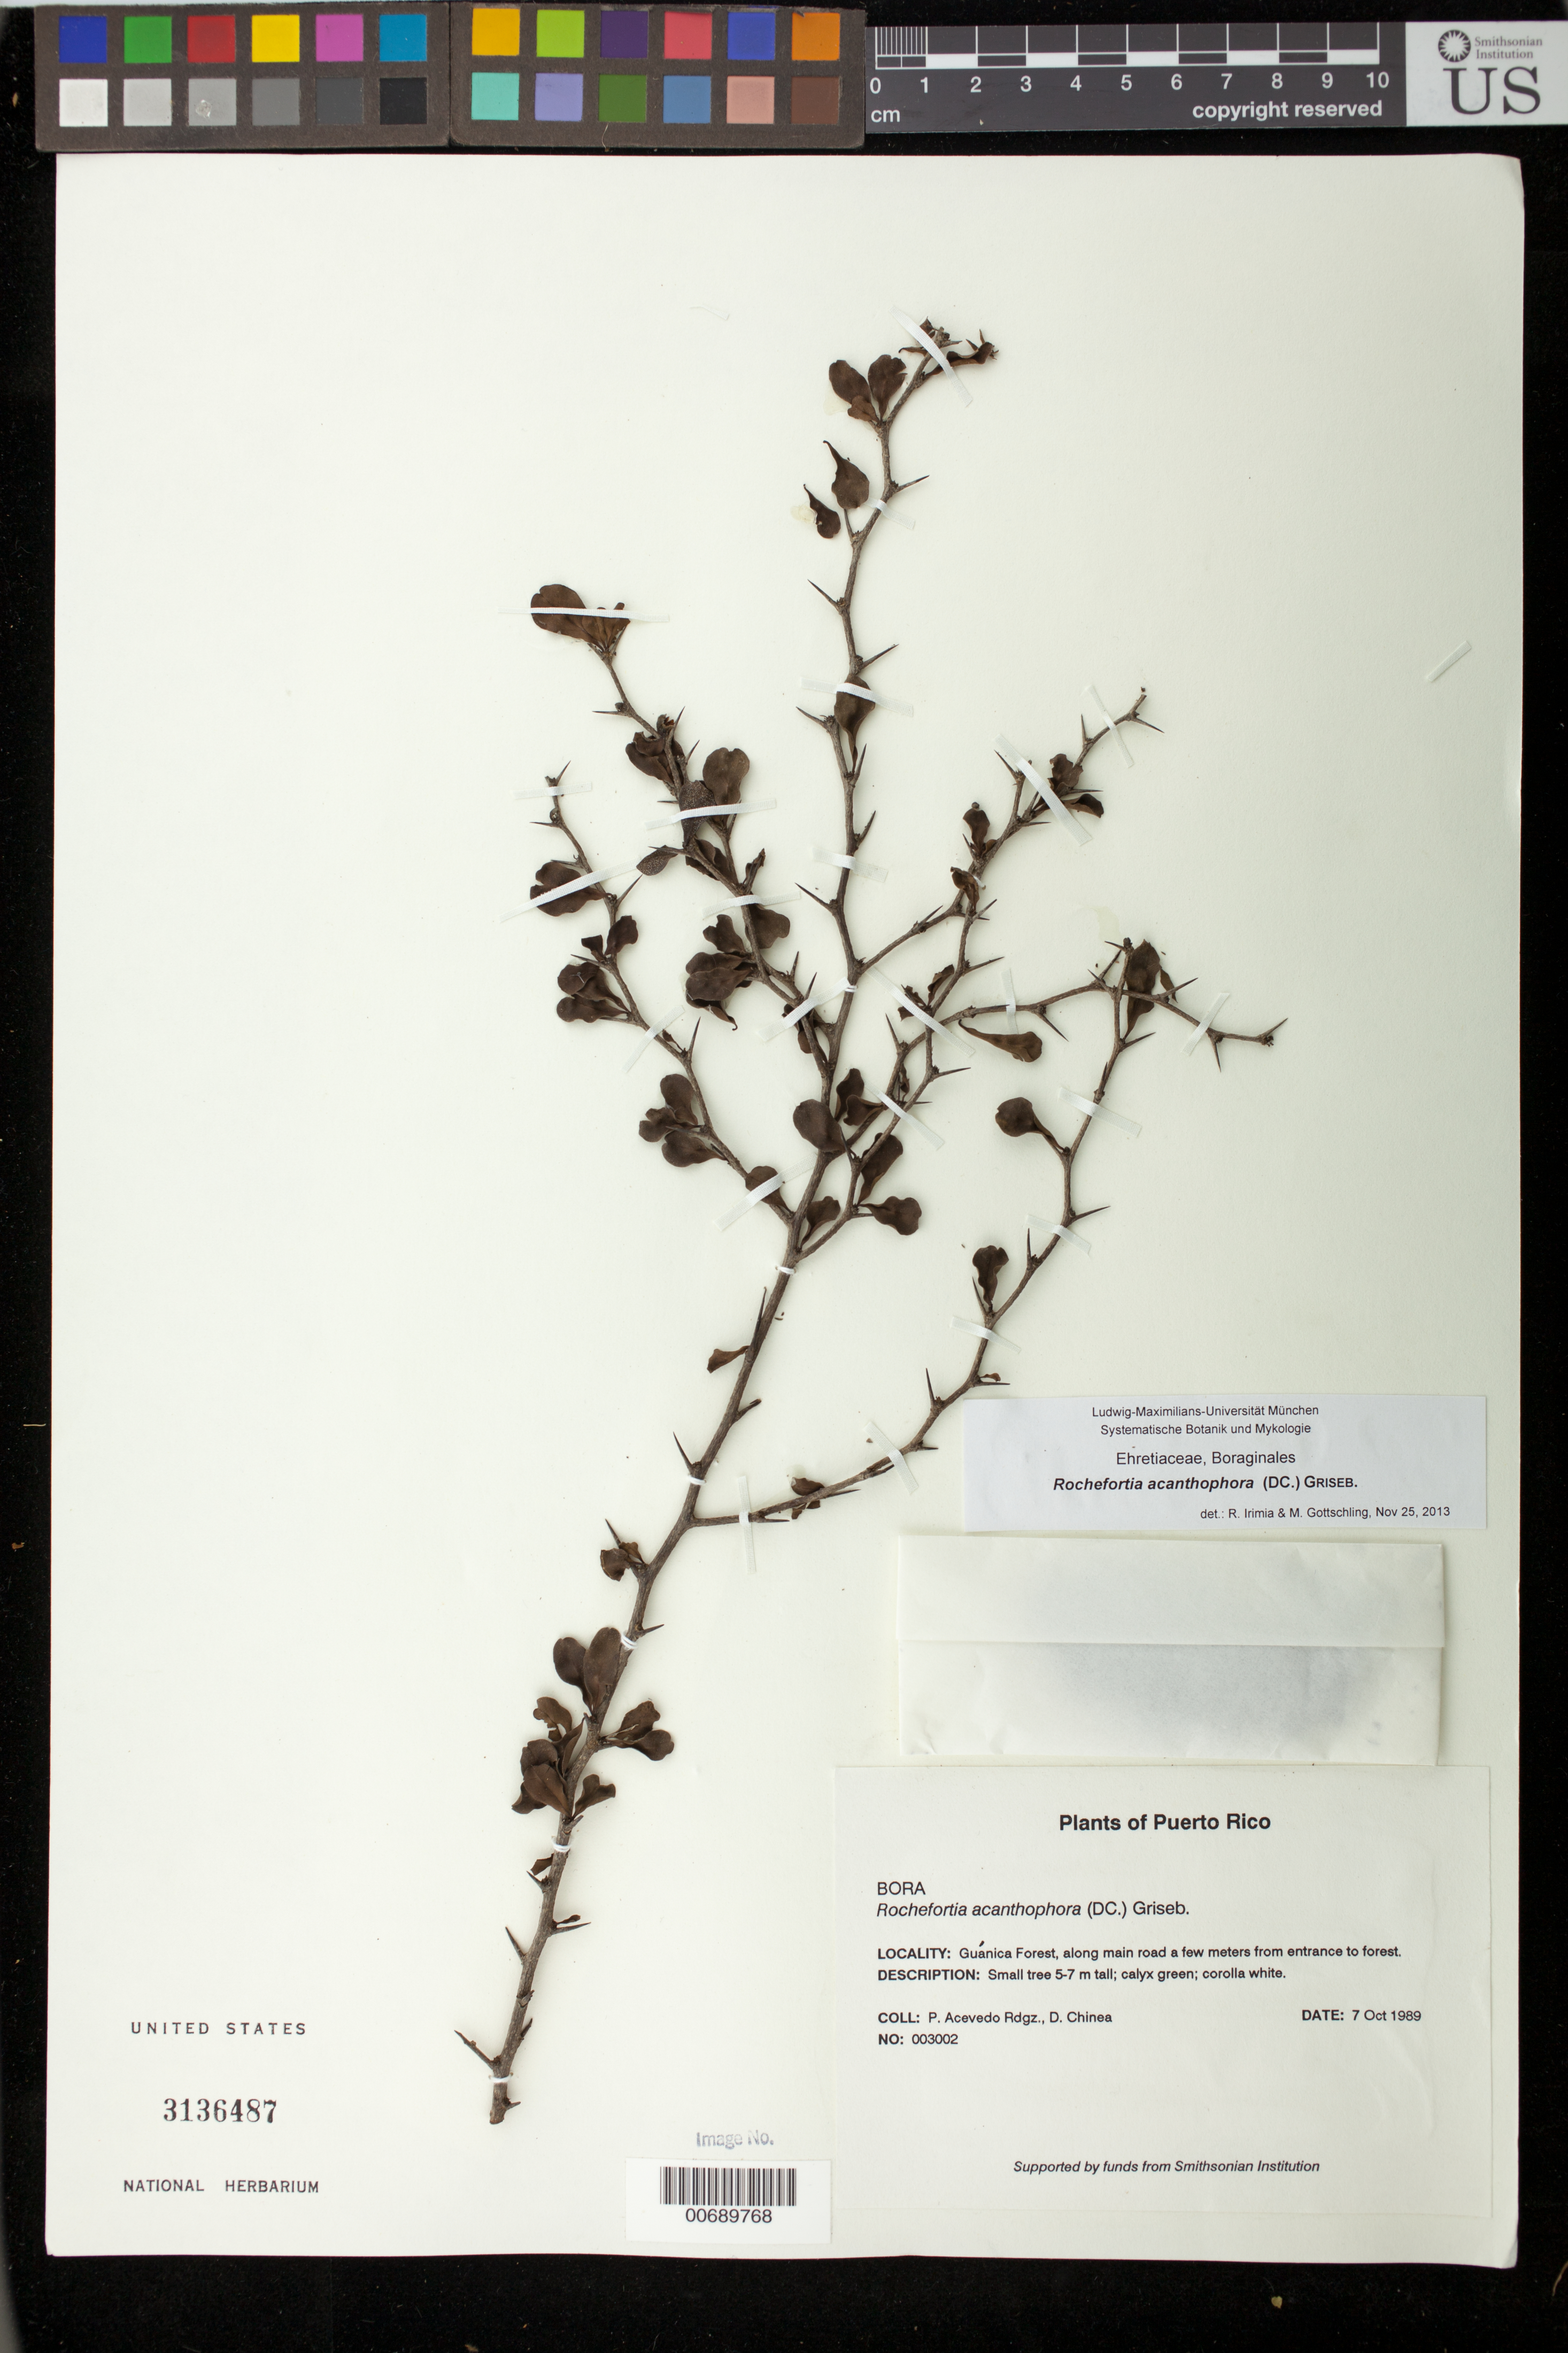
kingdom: Plantae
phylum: Tracheophyta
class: Magnoliopsida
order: Boraginales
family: Ehretiaceae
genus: Rochefortia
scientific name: Rochefortia acanthophora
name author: (DC.) Griseb.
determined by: Irimia, R.; Gottschling, M.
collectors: P. Acevedo-Rodr. & D. Chinea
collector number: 3002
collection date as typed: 07 Oct 1989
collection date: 1989-10-07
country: Puerto Rico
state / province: Guánica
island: Puerto Rico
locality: Guánica; Guánica Forest, along main road a few meters from entrance to forest.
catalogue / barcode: US 3136487